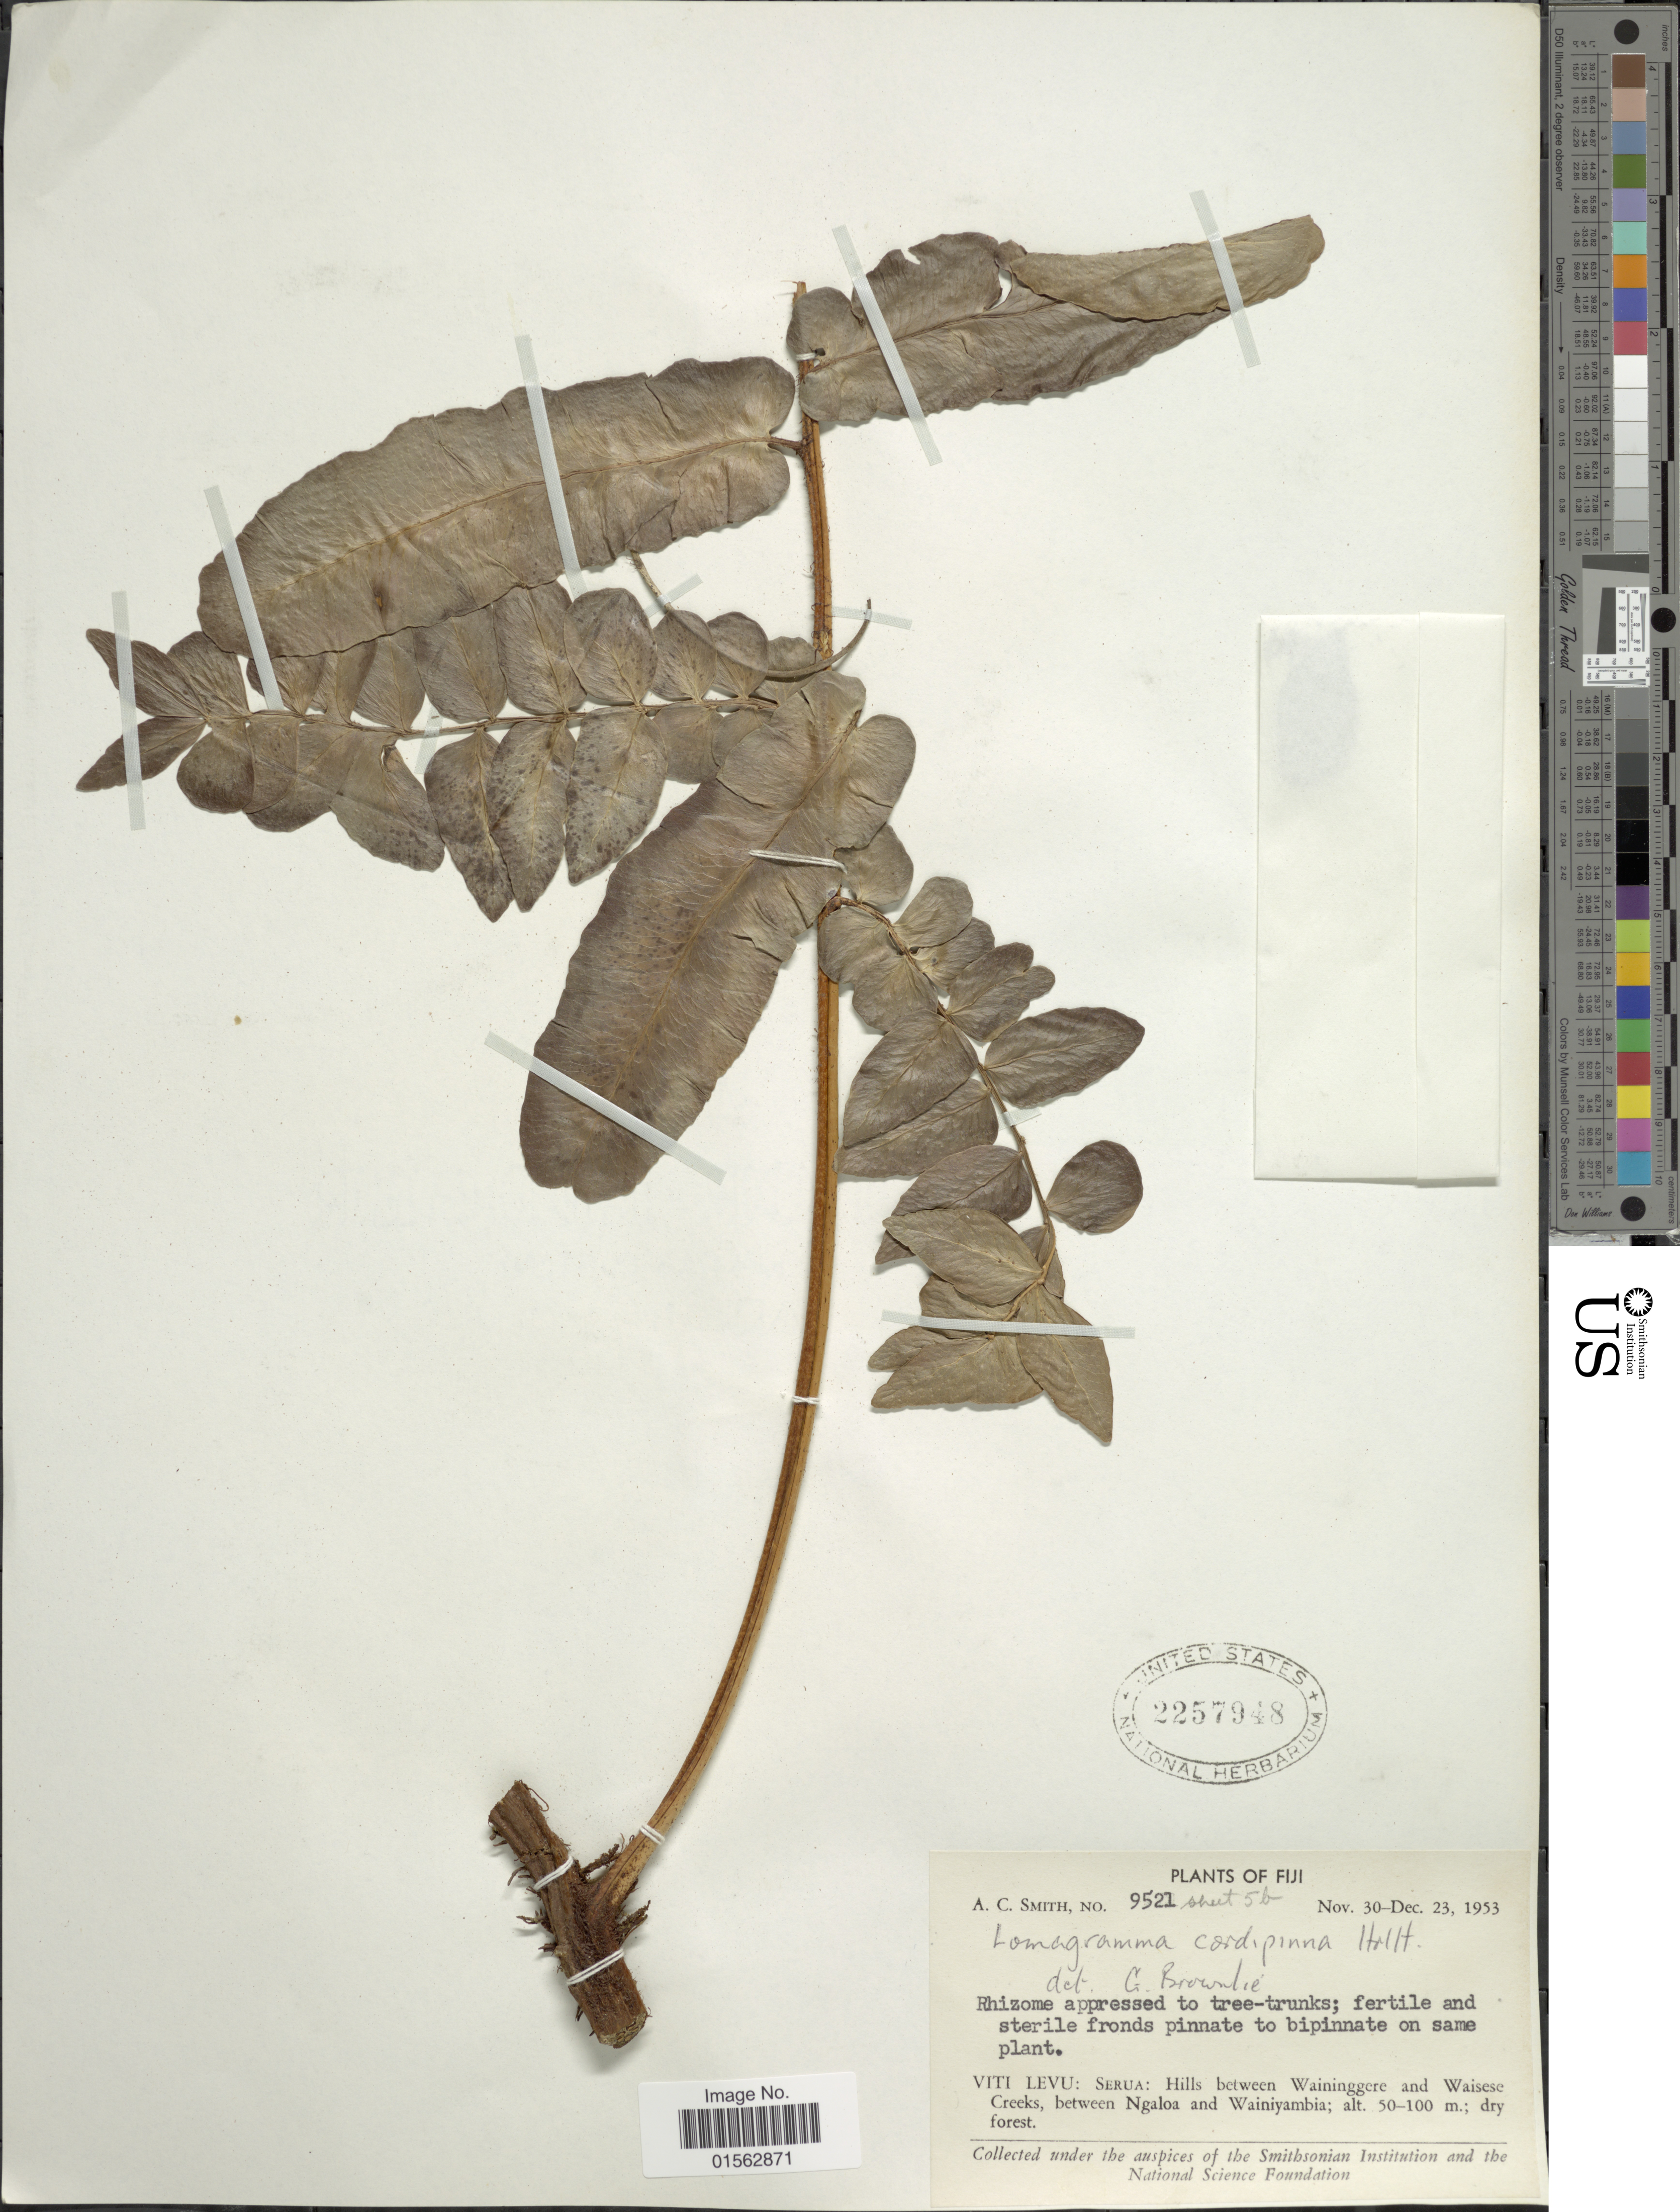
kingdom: Plantae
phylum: Tracheophyta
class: Polypodiopsida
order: Polypodiales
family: Dryopteridaceae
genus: Lomagramma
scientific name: Lomagramma cordipinna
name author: Holttum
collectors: A. C. Smith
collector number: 9521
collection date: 1953-11-30/1953-12-23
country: Fiji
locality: Fiji, Viti Levu: Serua: Hills between Waninggere and Waisese Creeks, between Ngaloa and Wainiyambia; dry forest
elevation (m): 50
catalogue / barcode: US 2257948